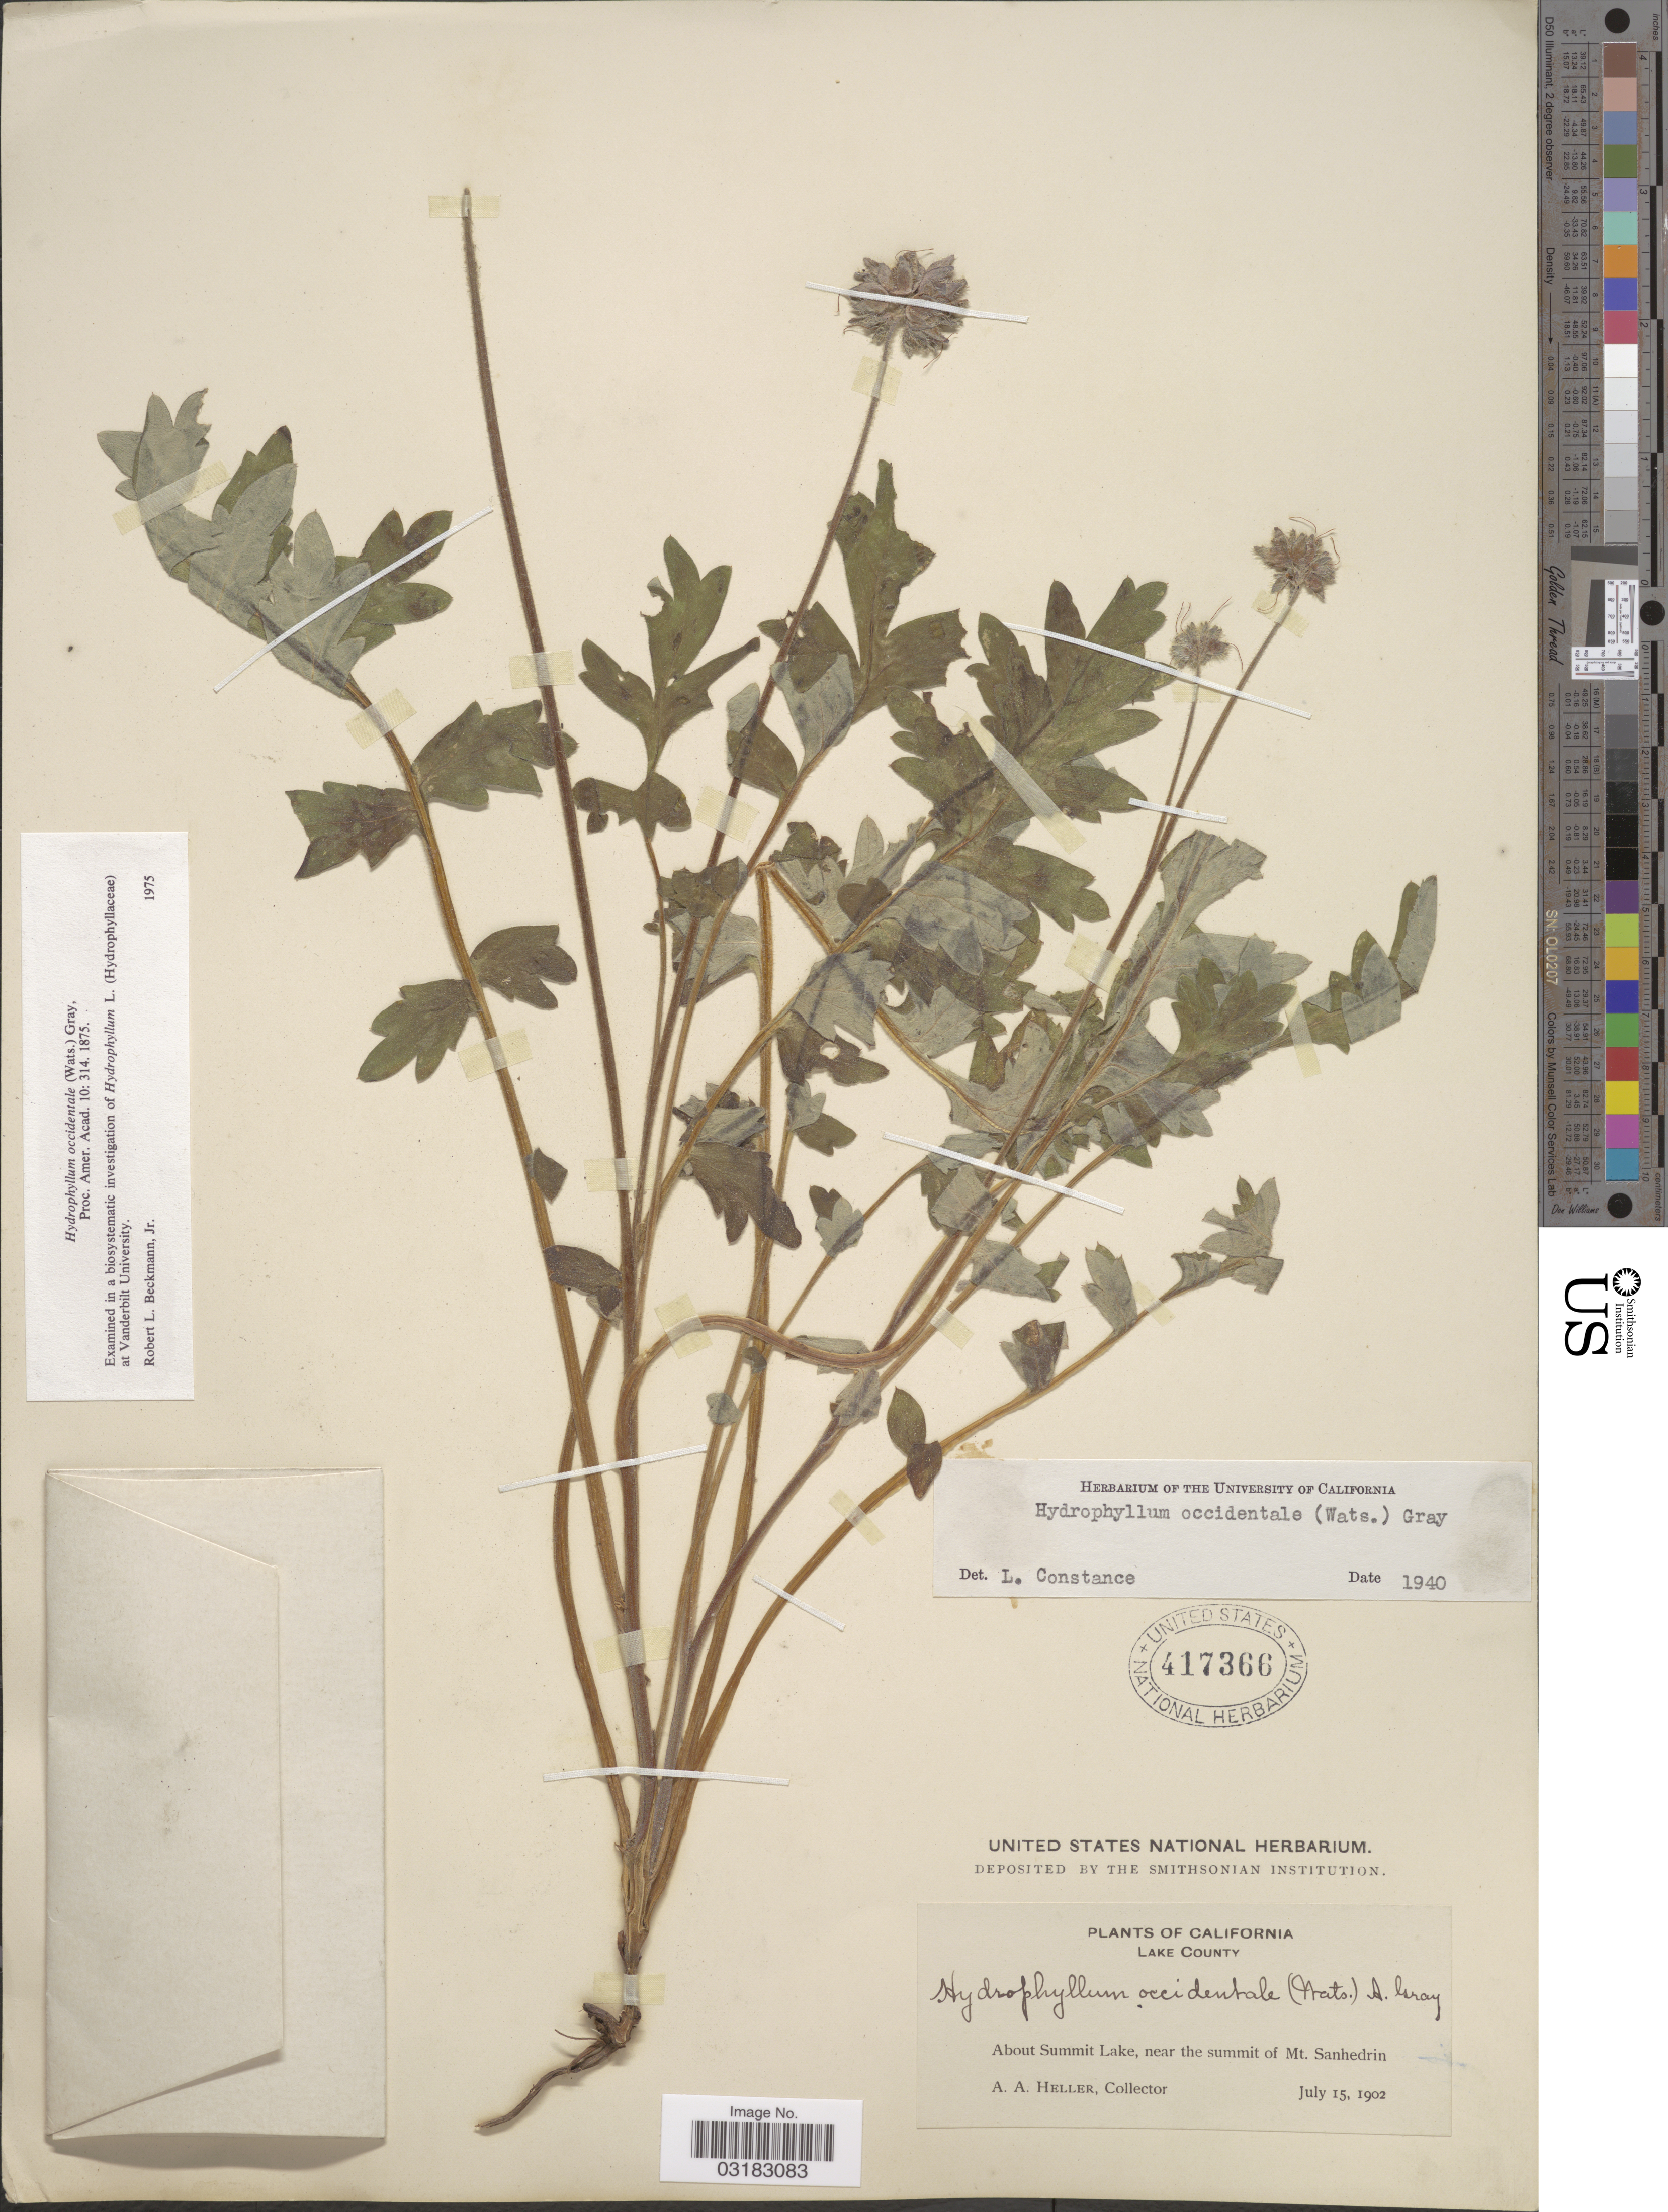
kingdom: Plantae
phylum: Tracheophyta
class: Magnoliopsida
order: Boraginales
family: Hydrophyllaceae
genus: Hydrophyllum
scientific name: Hydrophyllum occidentale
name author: (S. Watson) A. Gray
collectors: A. A. Heller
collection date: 1902-07-15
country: United States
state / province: California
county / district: Lake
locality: Lake County. About Summit Lake, near the summit of Mt. Sanhedrin.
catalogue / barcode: US 417366